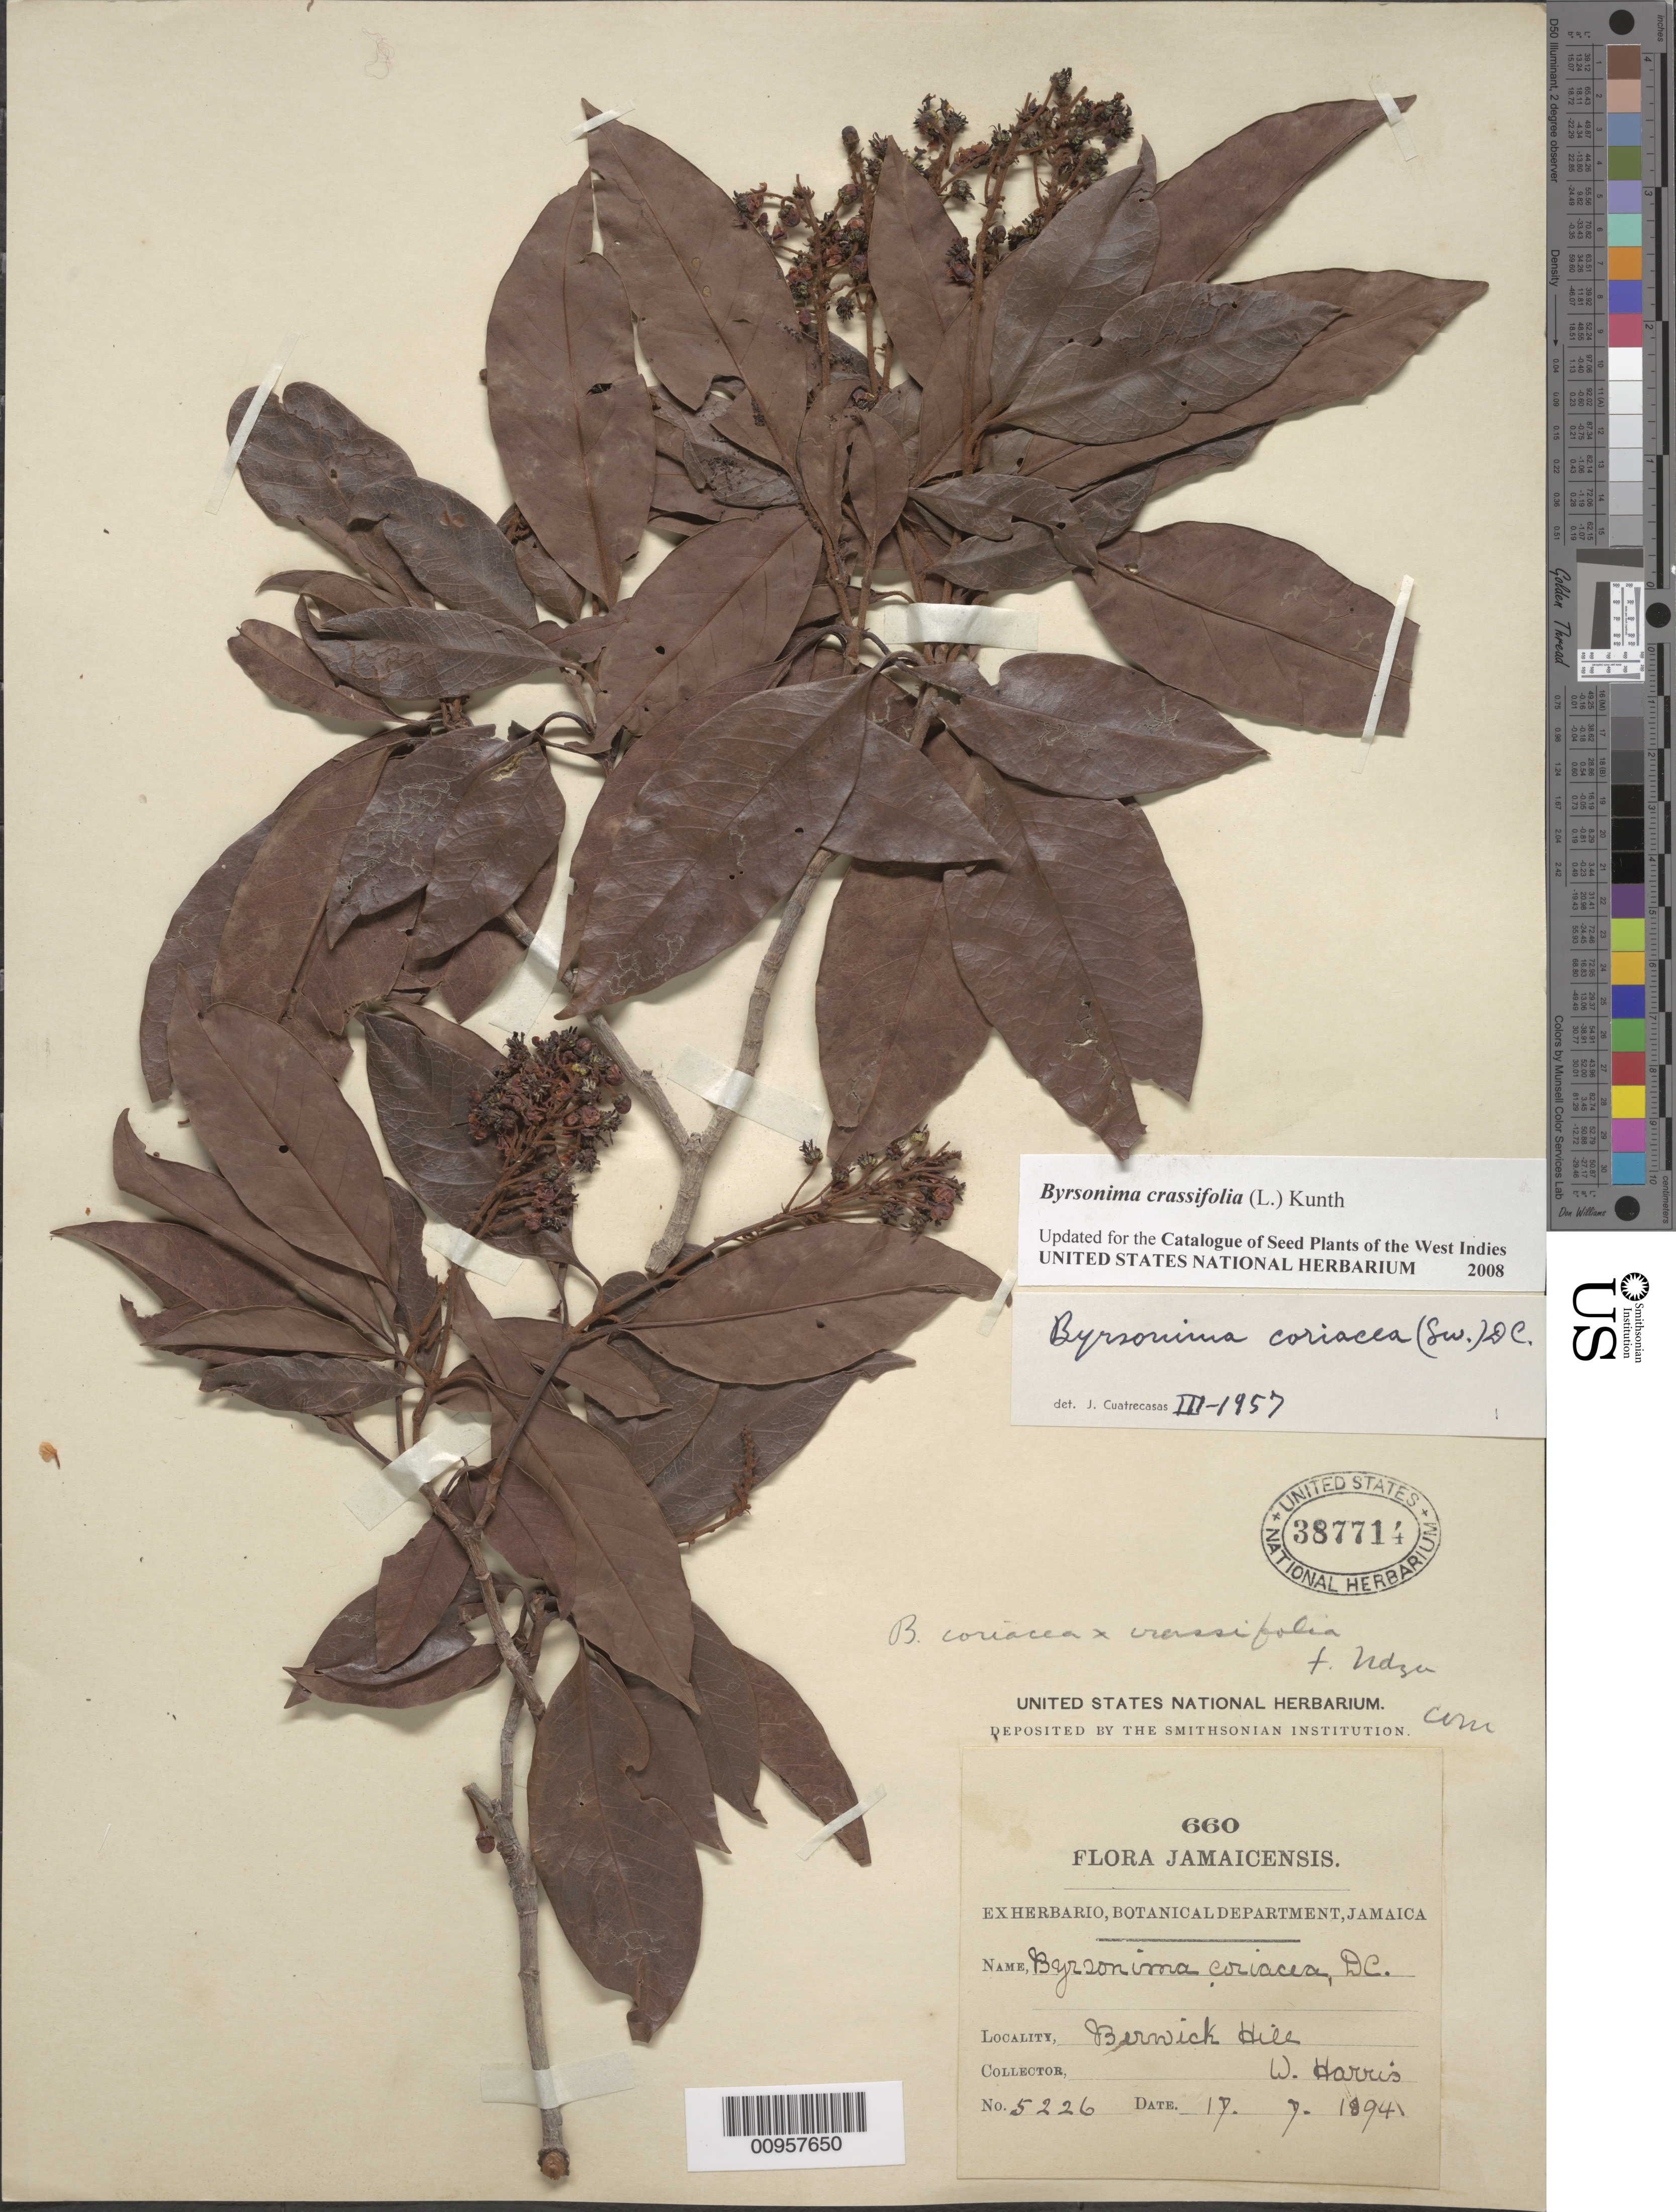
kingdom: Plantae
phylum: Tracheophyta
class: Magnoliopsida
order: Malpighiales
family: Malpighiaceae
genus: Byrsonima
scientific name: Byrsonima crassifolia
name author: (L.) Kunth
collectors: W. Harris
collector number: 5226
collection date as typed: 17 Jul 1941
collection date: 1941-07-17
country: Jamaica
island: Jamaica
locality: Berwick Hill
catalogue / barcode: US 387714